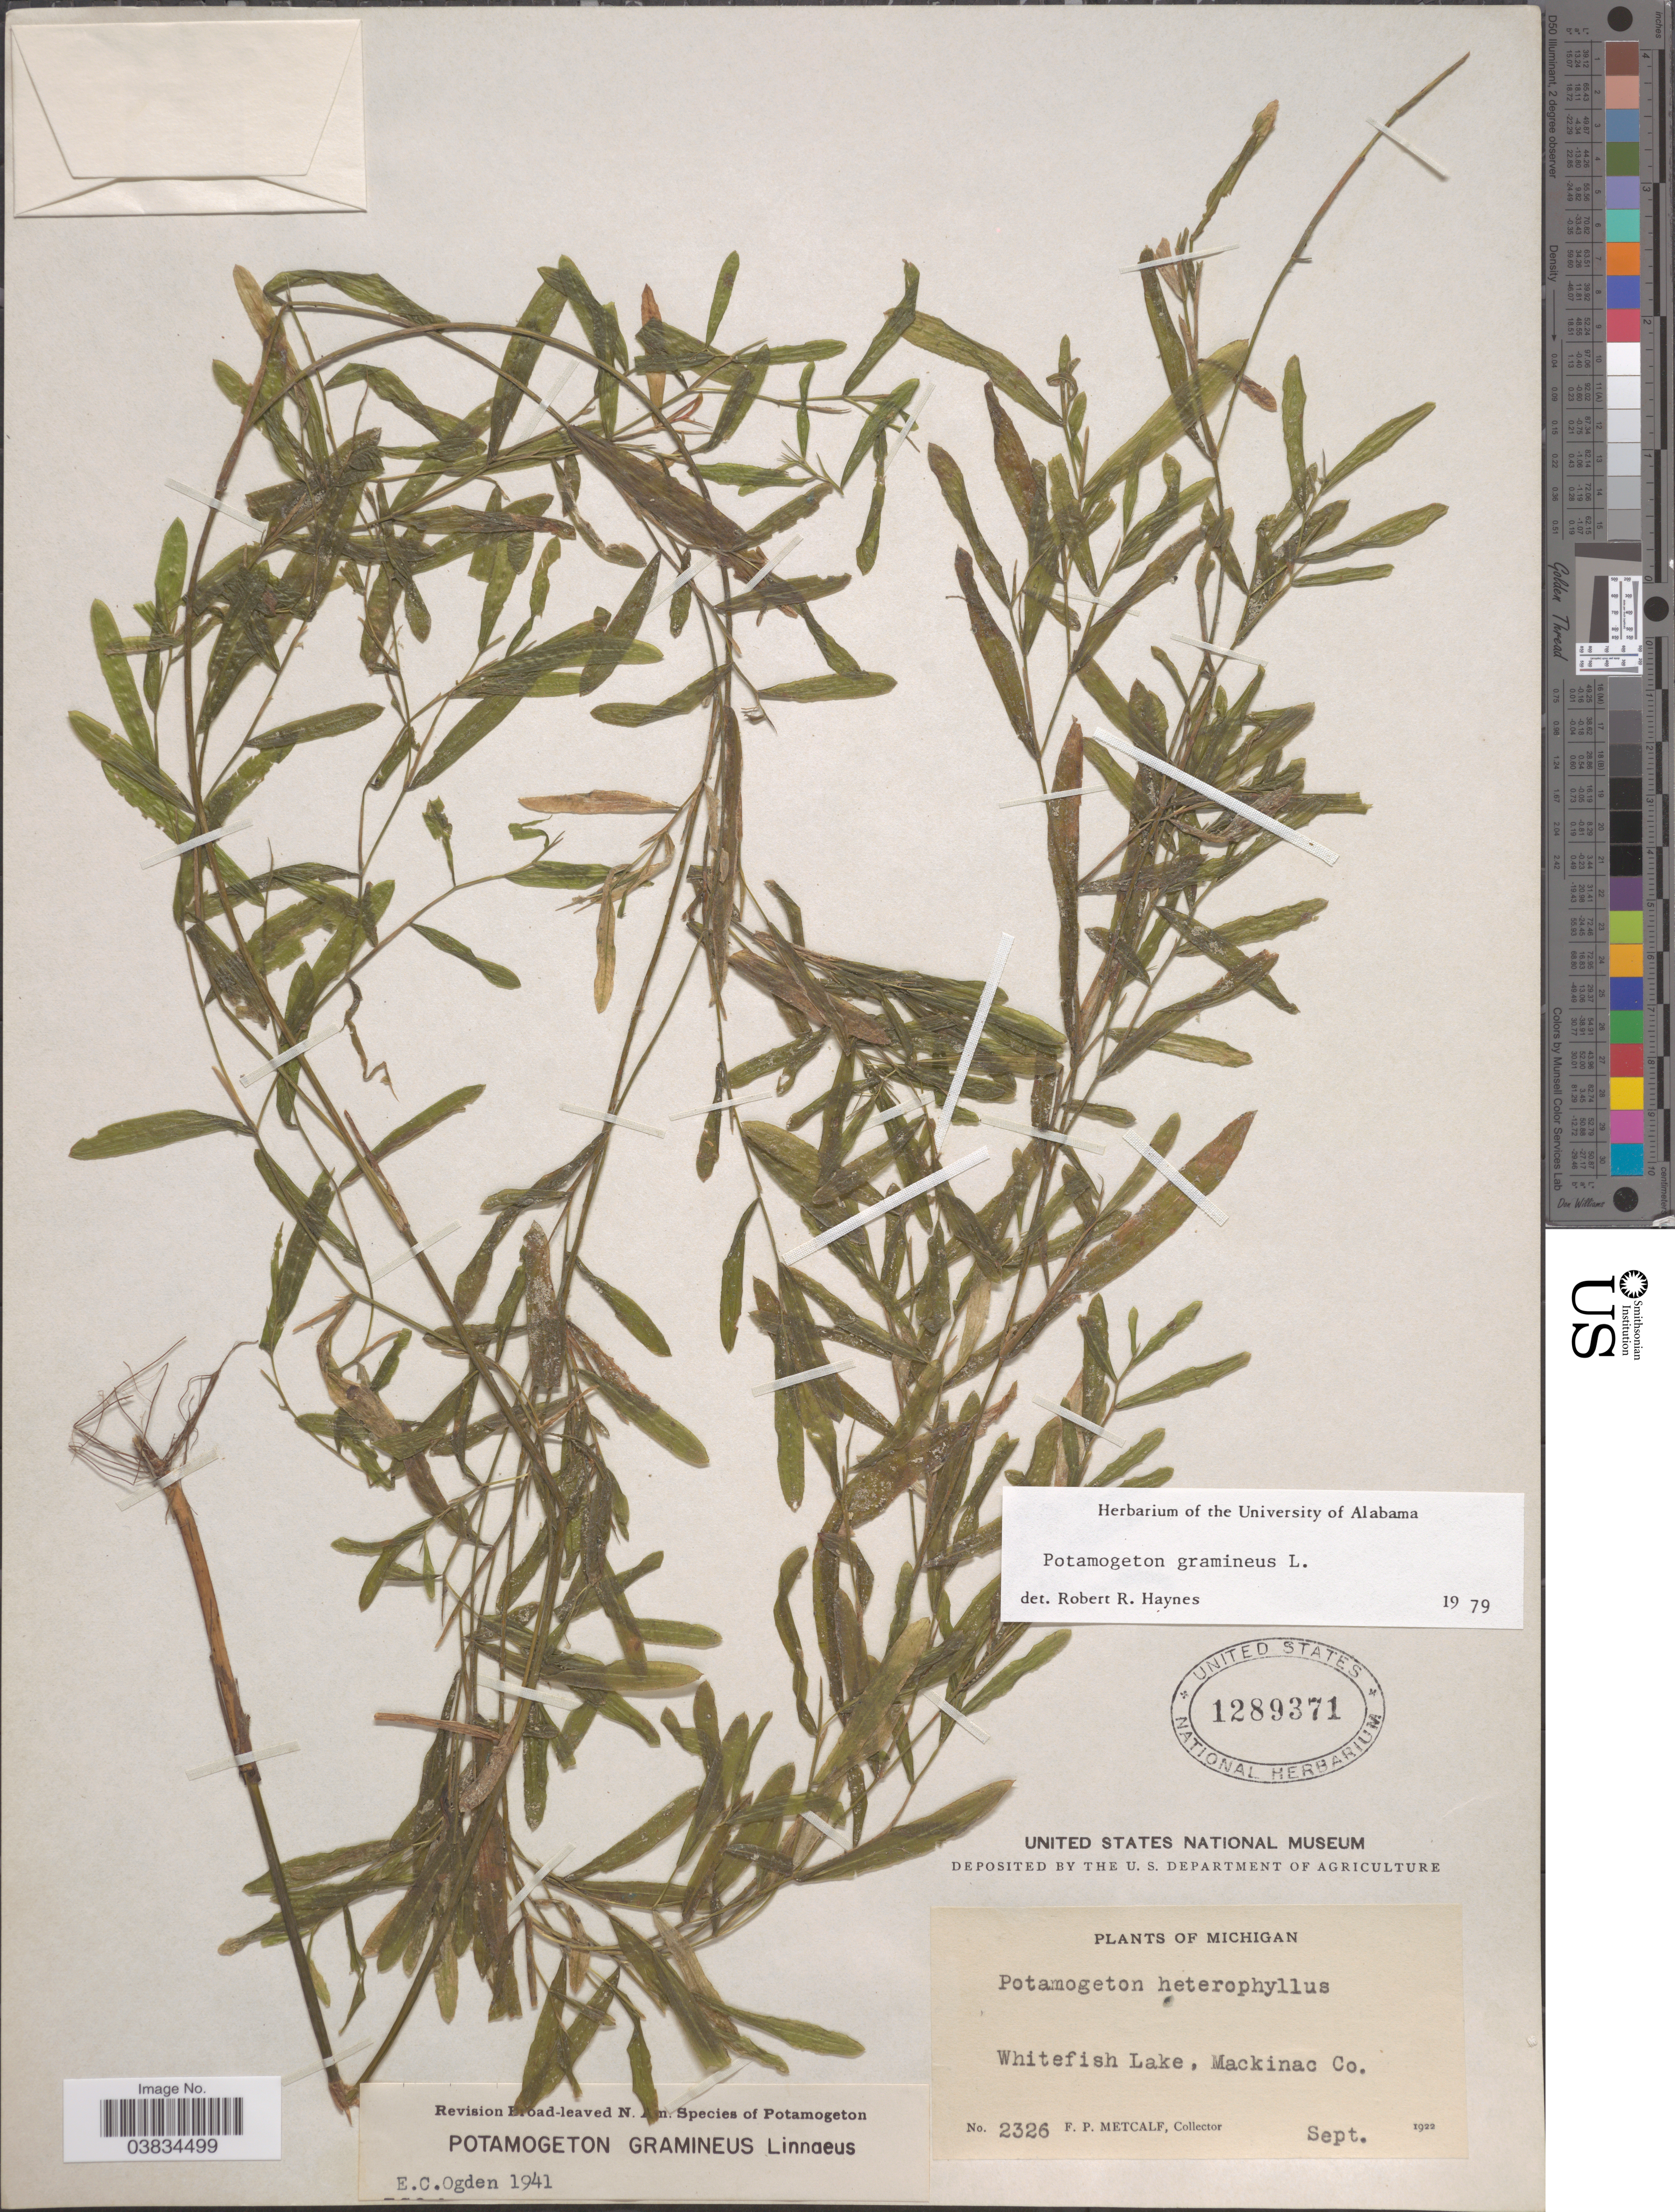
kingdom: Plantae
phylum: Tracheophyta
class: Liliopsida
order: Alismatales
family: Potamogetonaceae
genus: Potamogeton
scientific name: Potamogeton gramineus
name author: L.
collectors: F. Metcalf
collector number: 2326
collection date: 1922-09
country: United States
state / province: Michigan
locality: Whitefish Lake, Mackinac Co.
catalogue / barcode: US 1289371